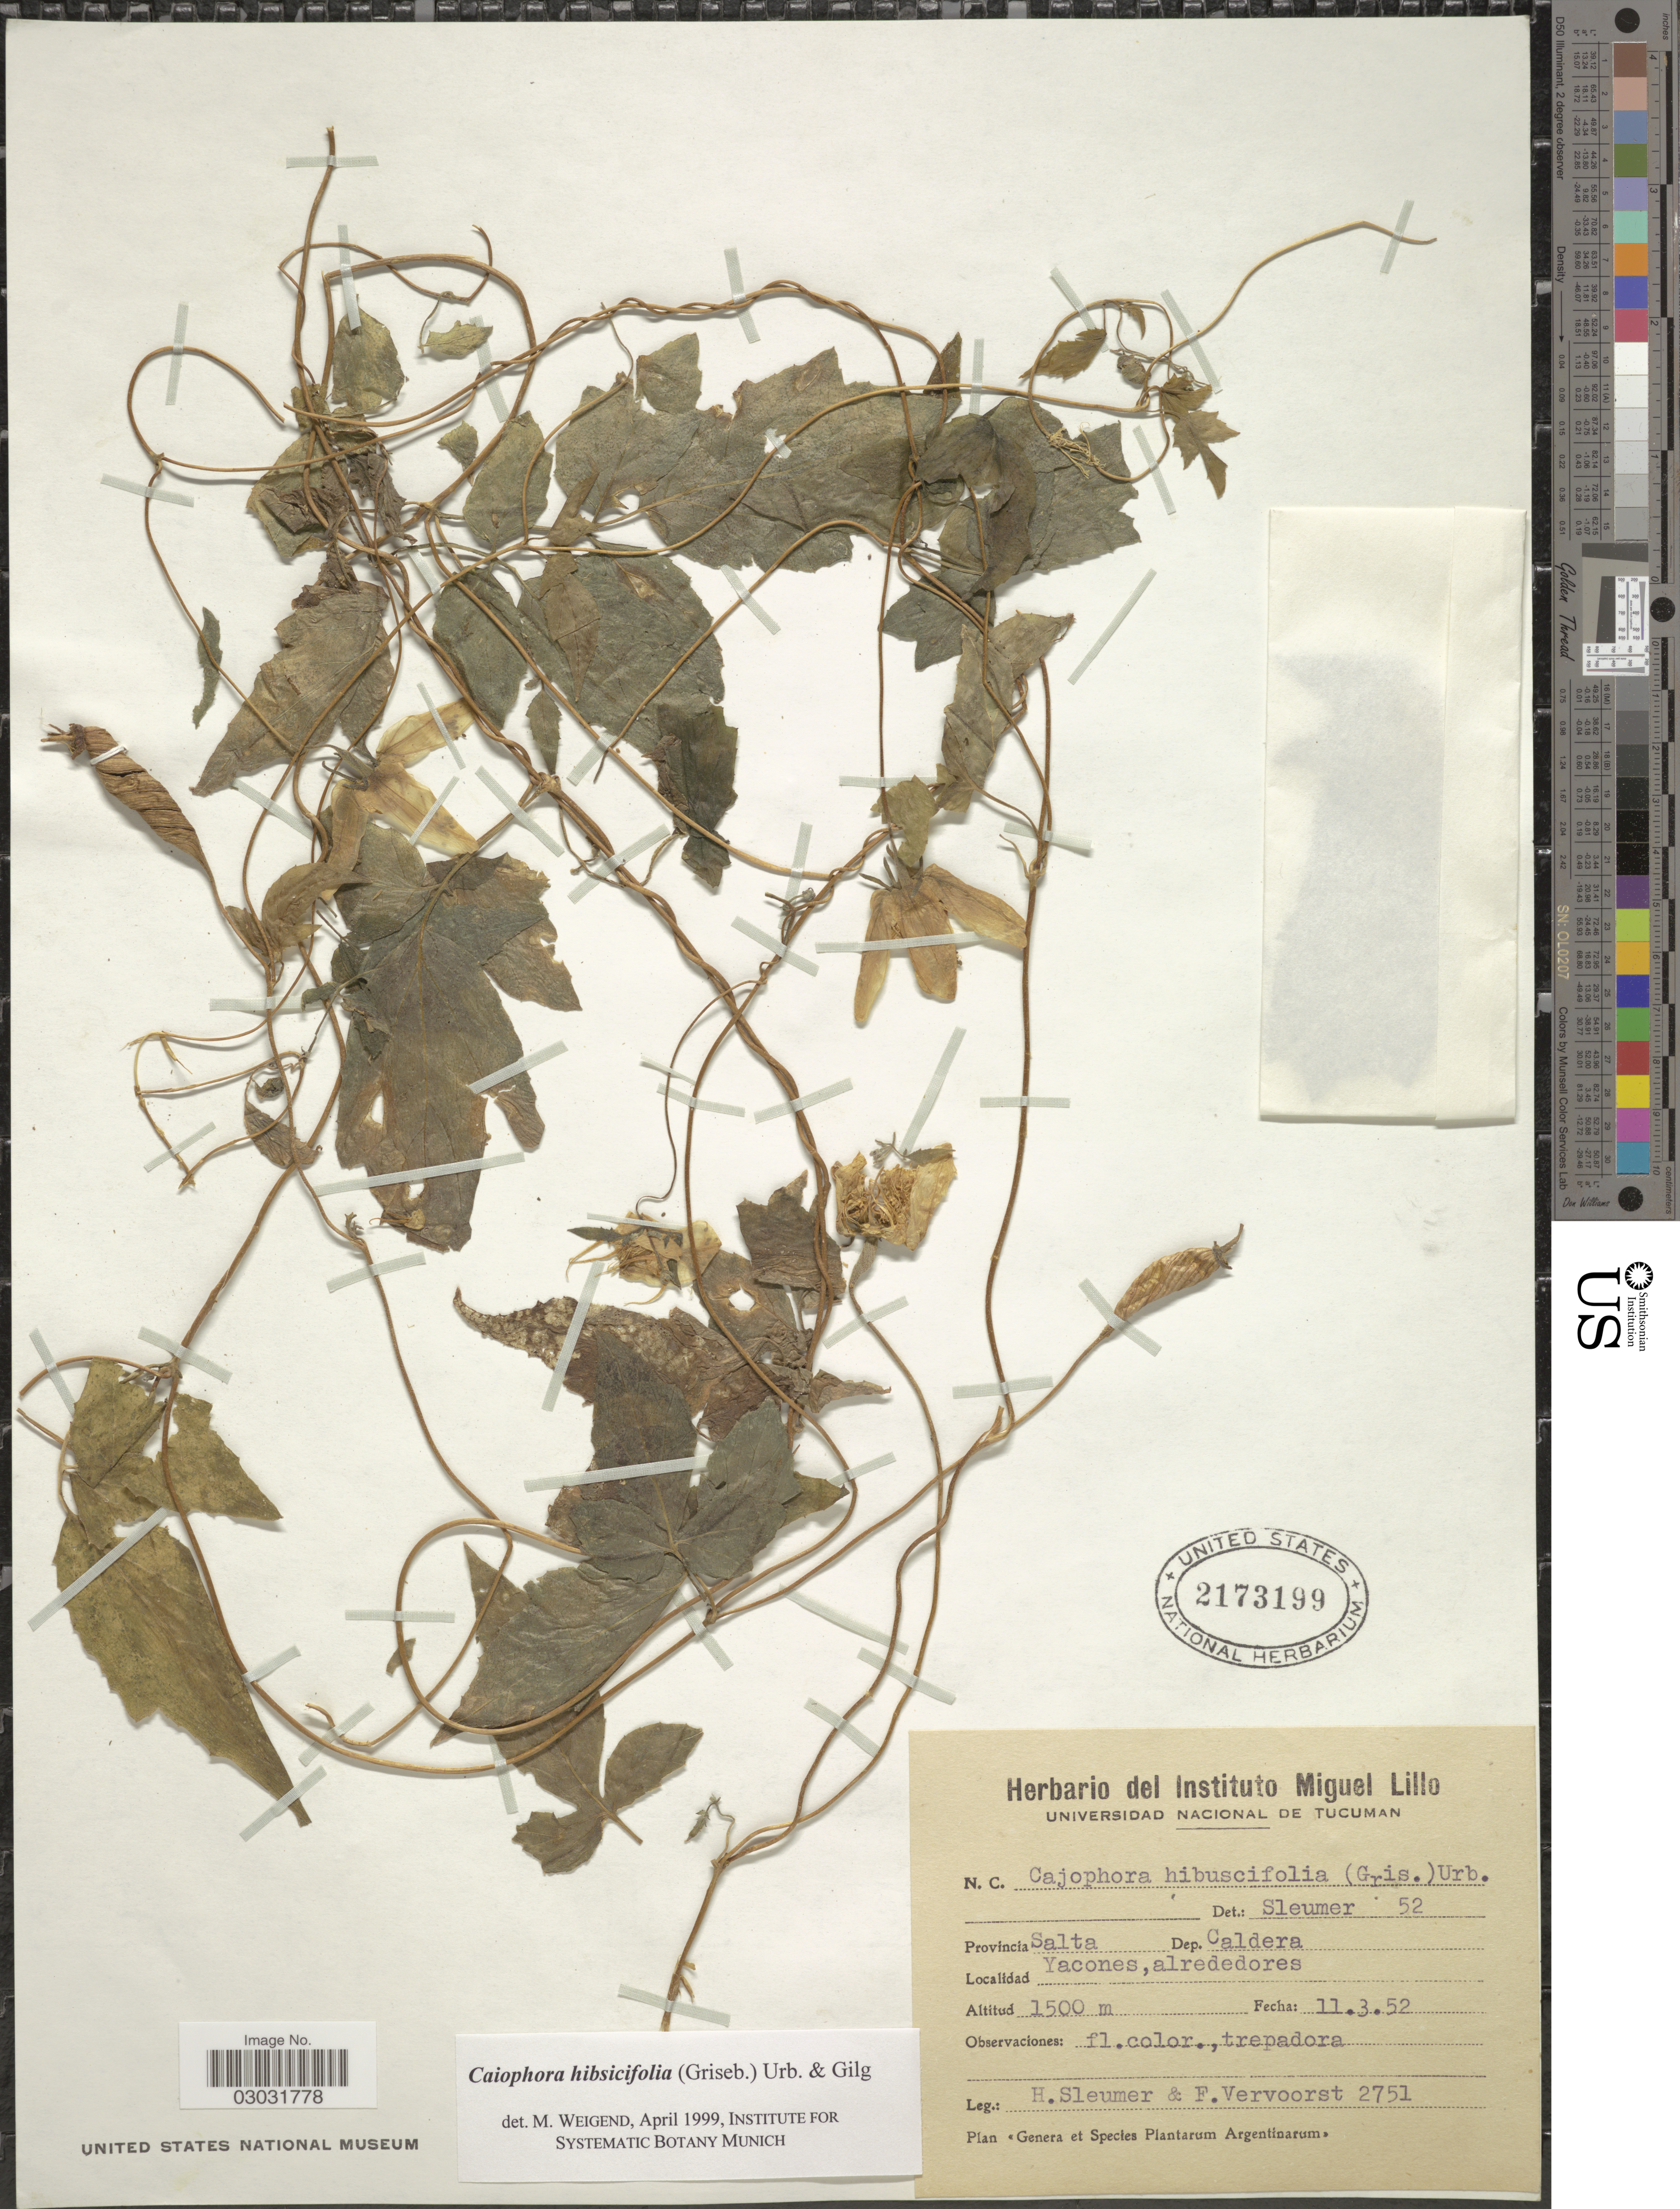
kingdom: Plantae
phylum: Tracheophyta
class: Magnoliopsida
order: Cornales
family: Loasaceae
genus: Caiophora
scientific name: Caiophora hibiscifolia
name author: (Griseb.) Urb. & Gilg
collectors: H. O. Sleumer & F. Vervoorst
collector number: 2751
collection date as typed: Transcribed d/m/y: 11/3/52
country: Argentina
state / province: Salta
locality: Dep. Caldera. Yacones, alrededores.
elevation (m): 1500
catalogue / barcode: US 2173199